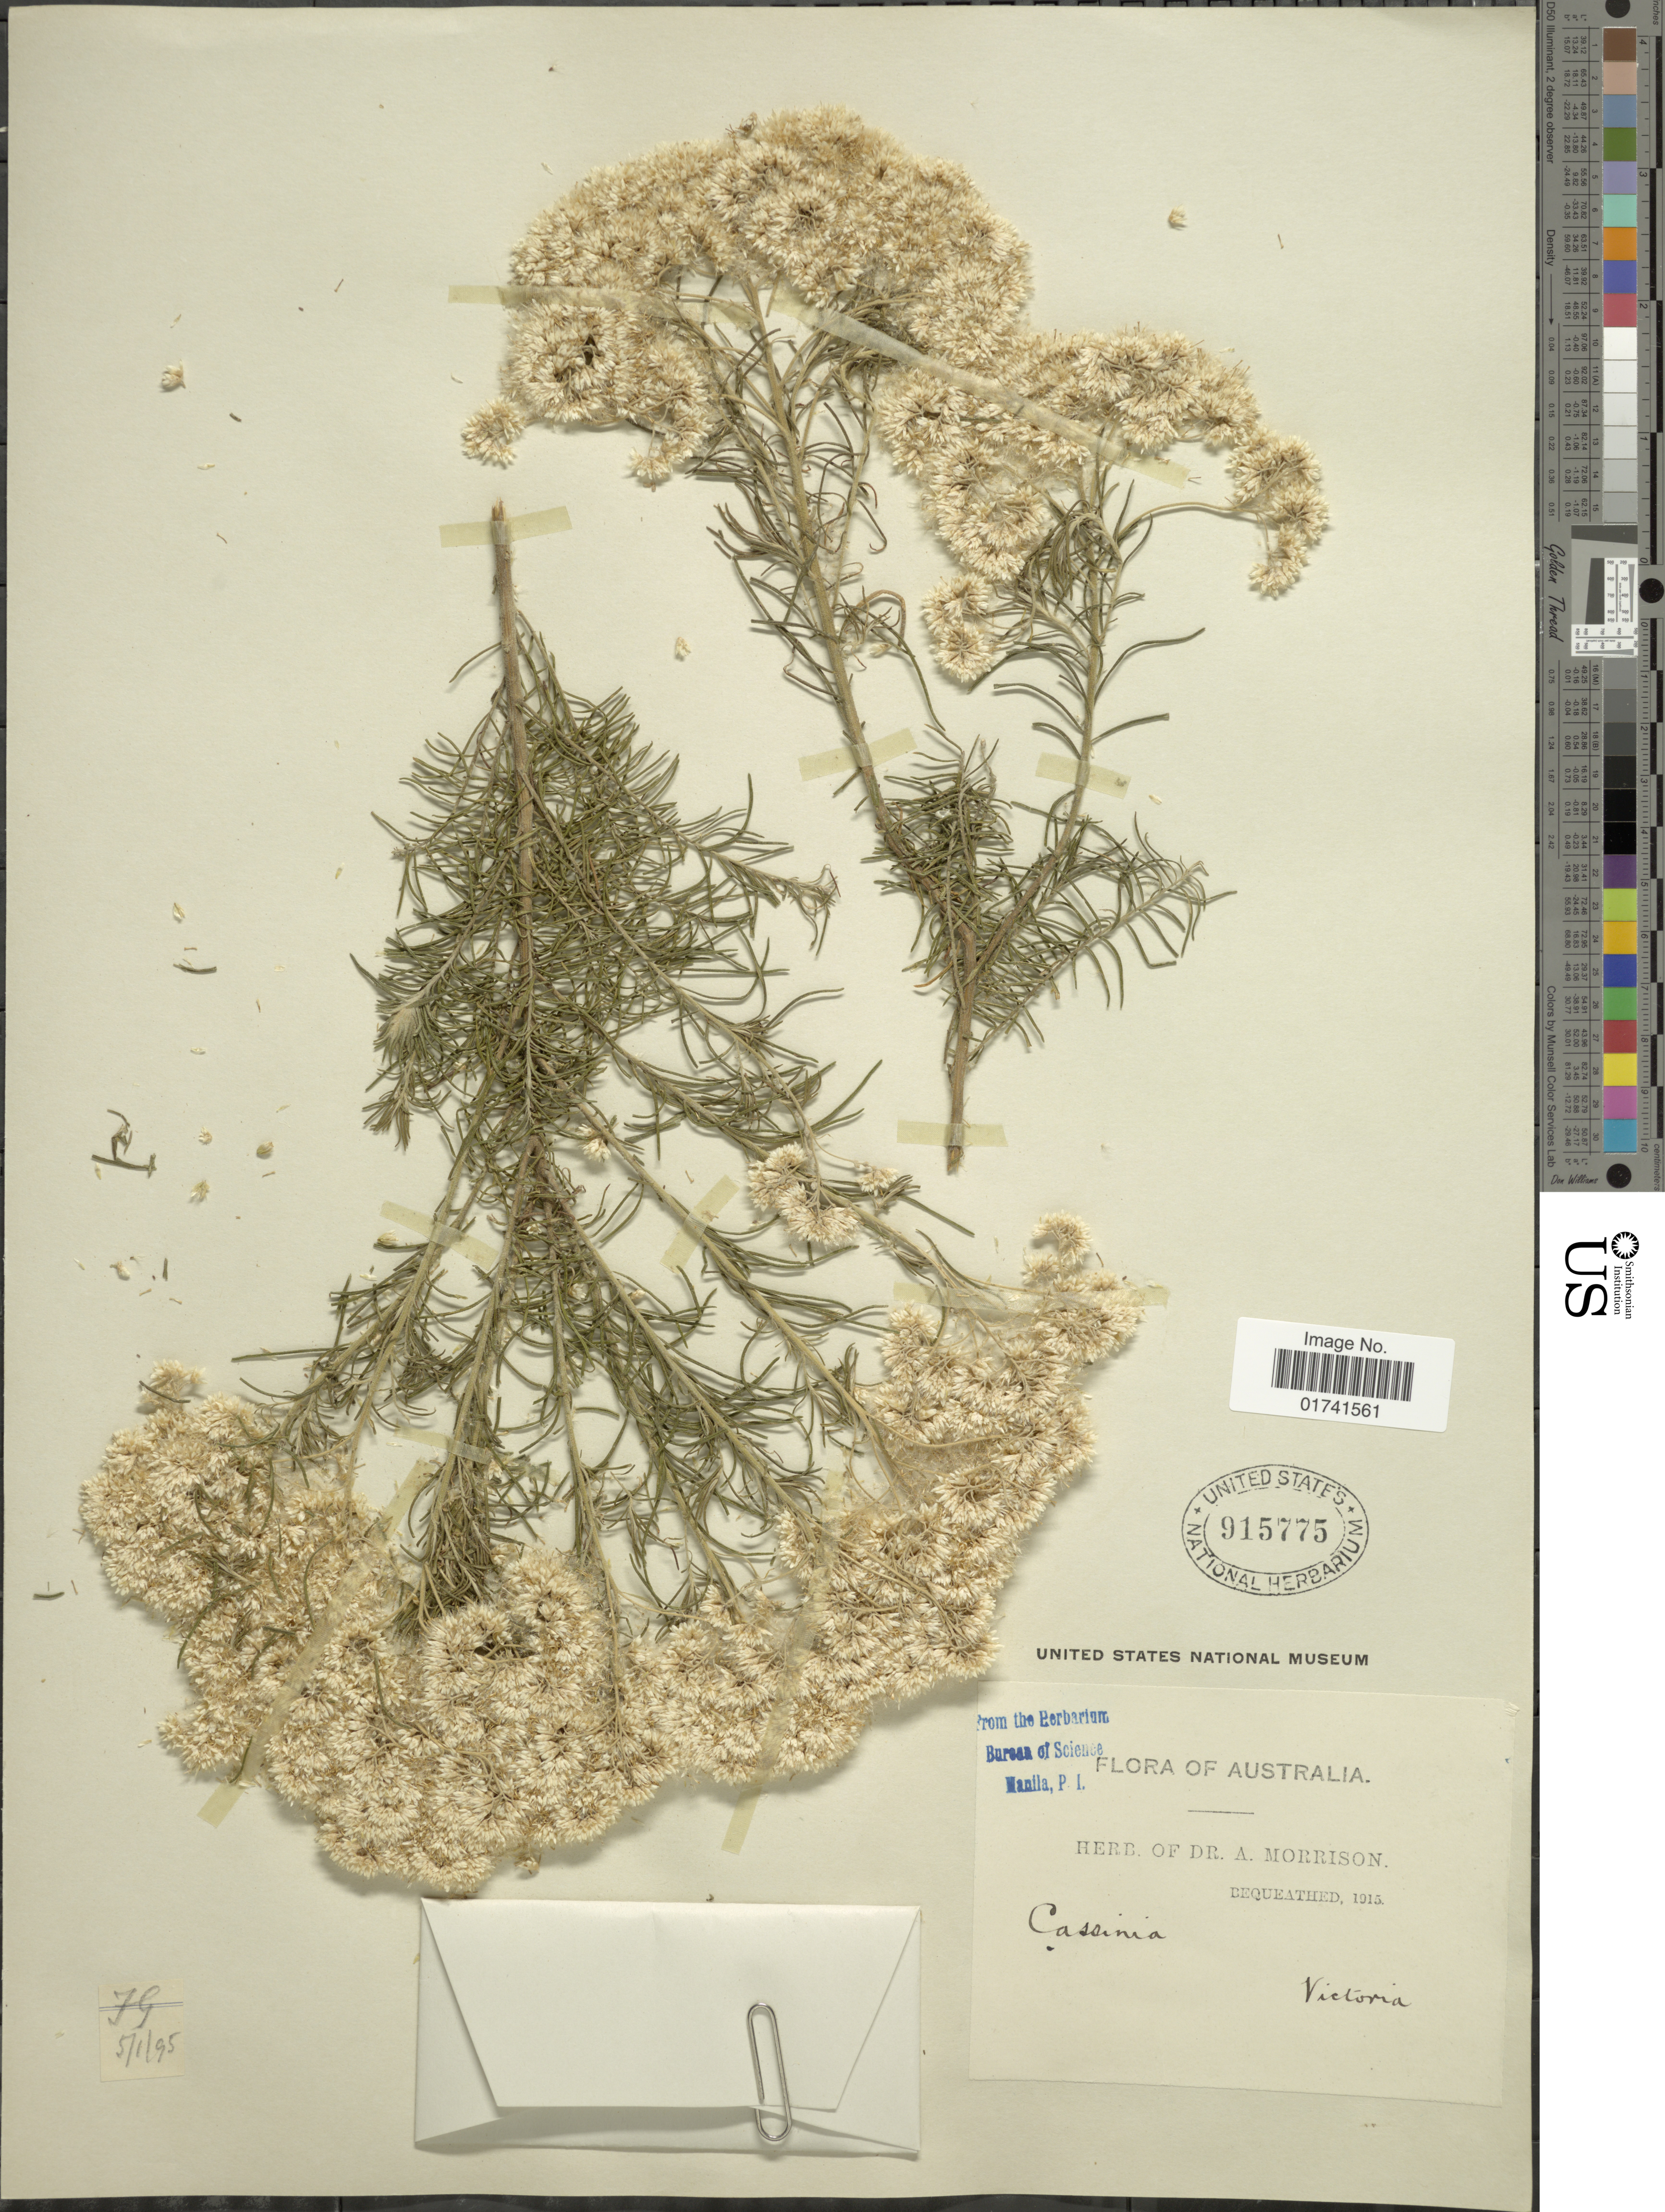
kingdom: Plantae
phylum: Tracheophyta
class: Magnoliopsida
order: Asterales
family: Asteraceae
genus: Cassinia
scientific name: Cassinia sp.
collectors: ex herb. Dr. A. Morrison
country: Australia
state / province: Victoria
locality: Victoria.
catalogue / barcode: US 915775